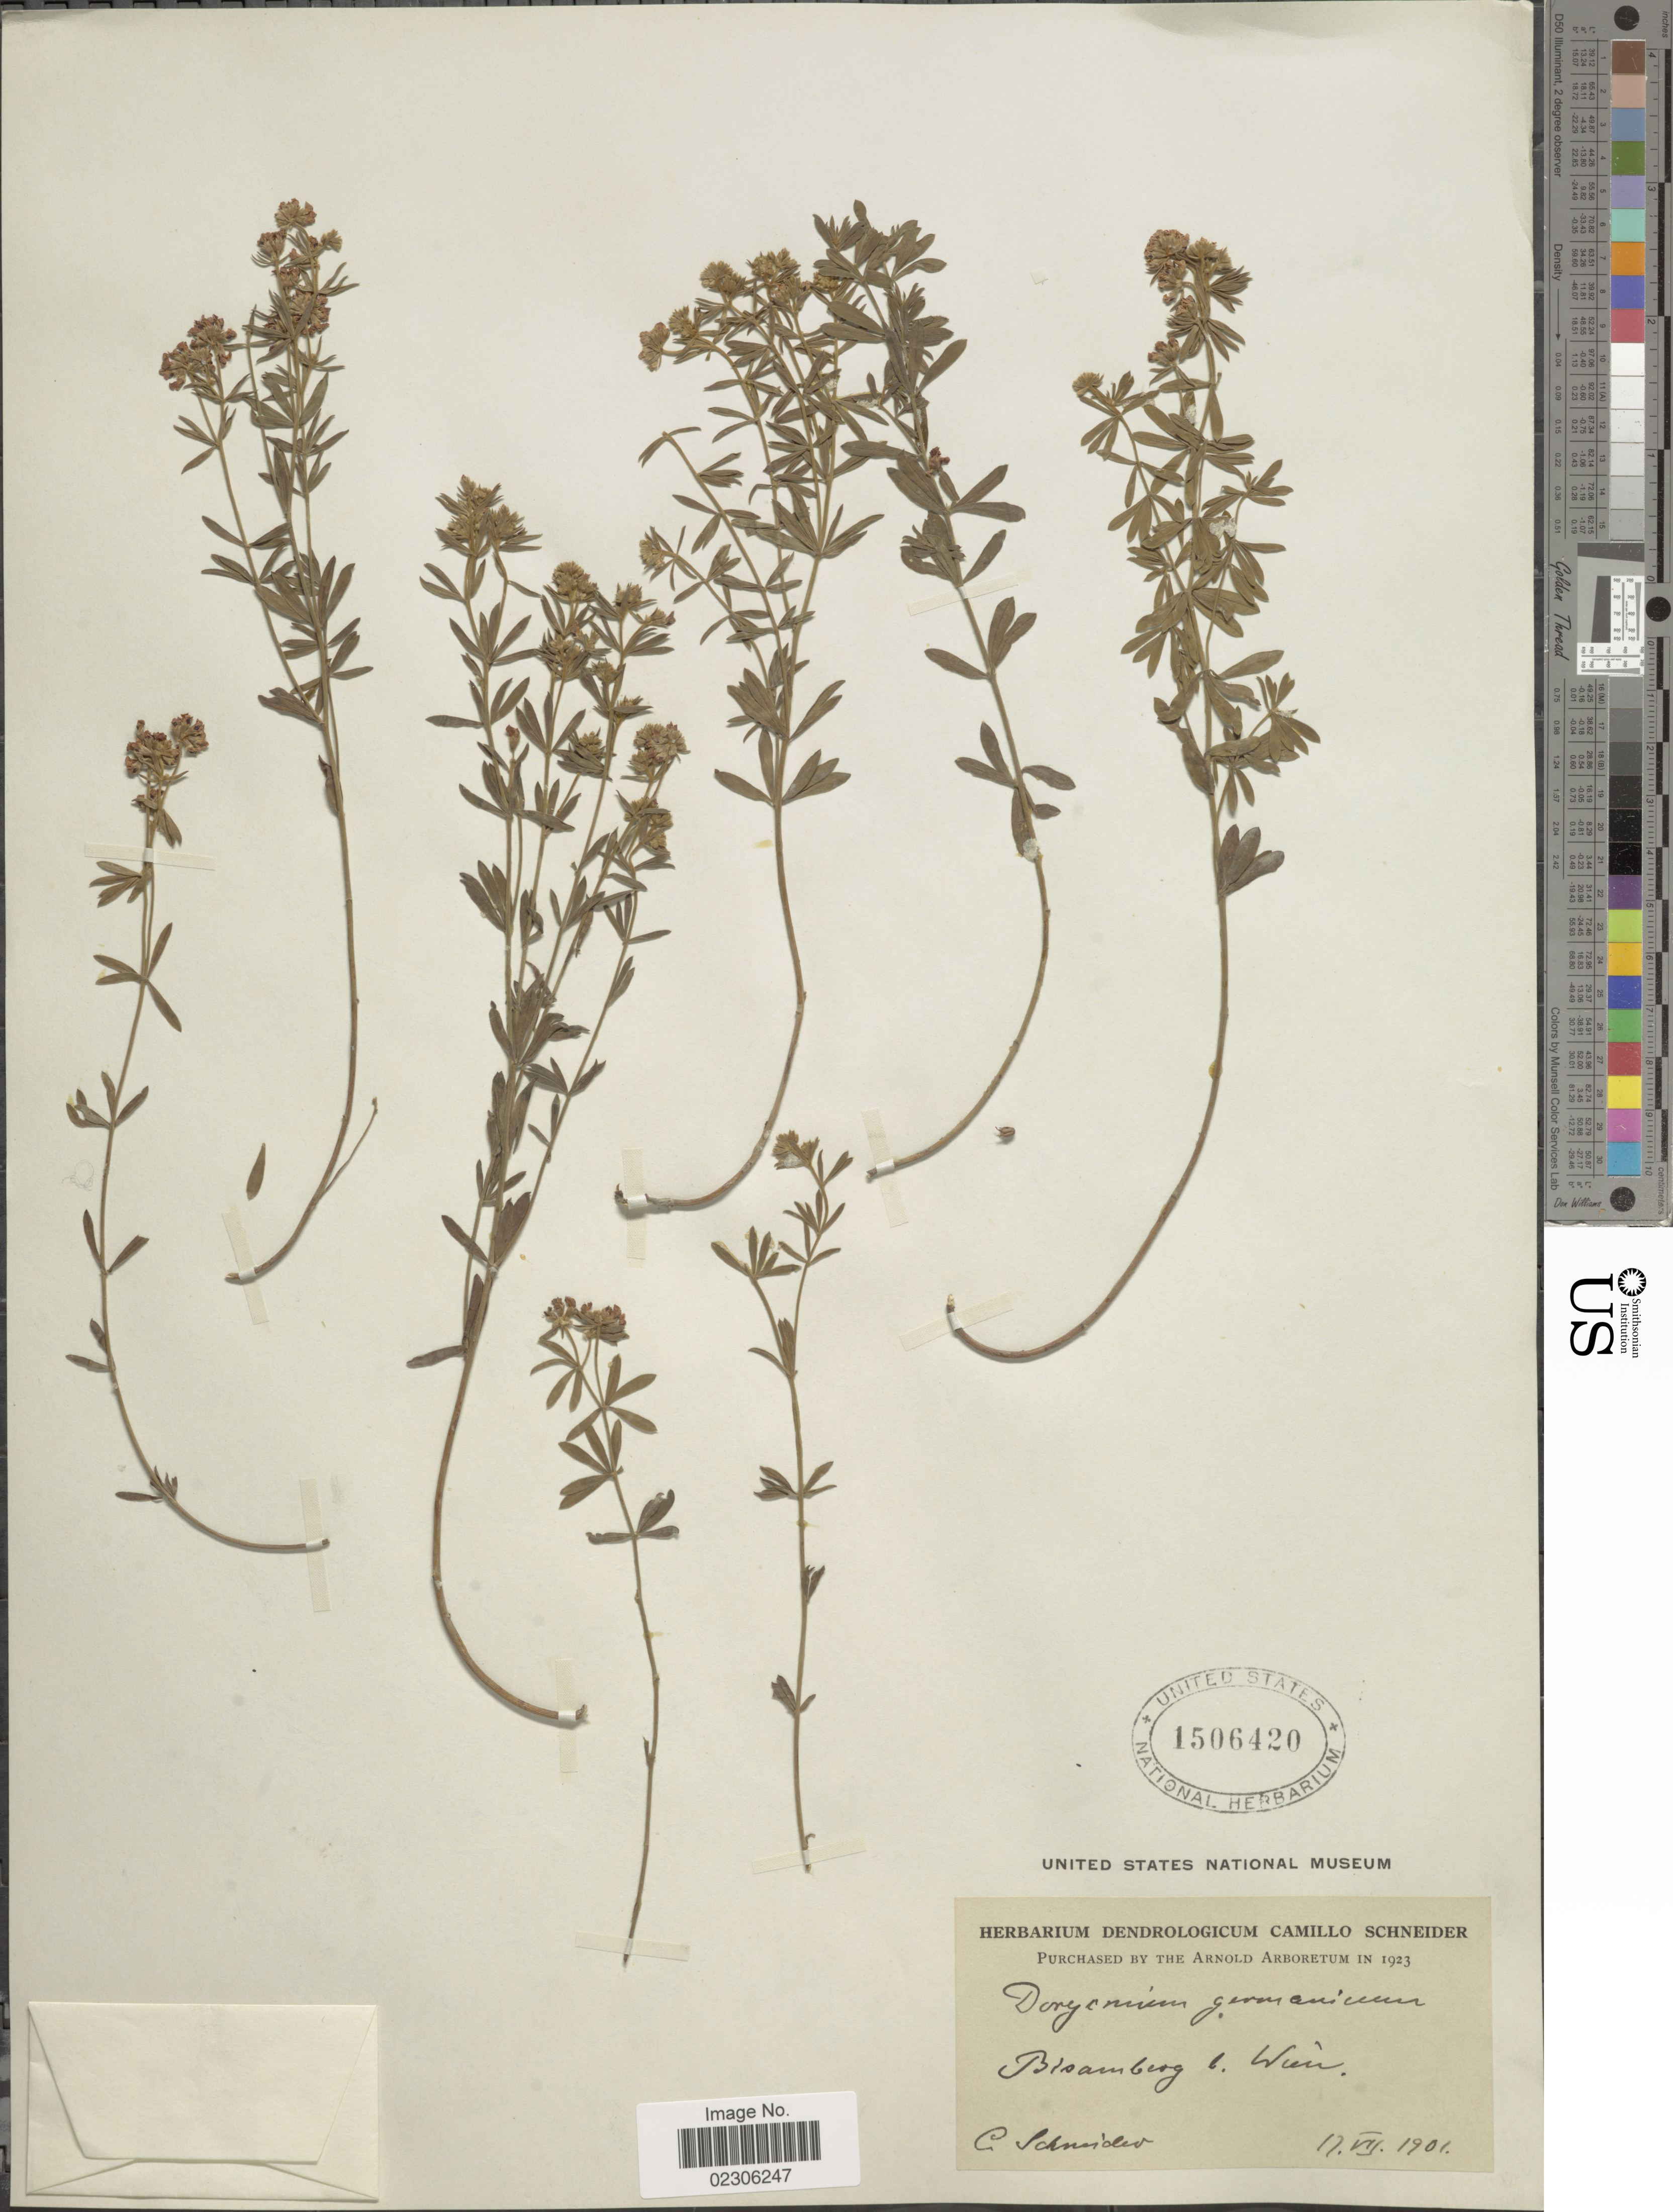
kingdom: Plantae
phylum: Tracheophyta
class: Magnoliopsida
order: Fabales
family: Fabaceae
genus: Dorycnium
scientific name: Dorycnium germanicum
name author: Rouy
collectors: C. Schneider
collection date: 1901-07-17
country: Austria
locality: Bisamberg b. Wien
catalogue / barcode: US 1506420